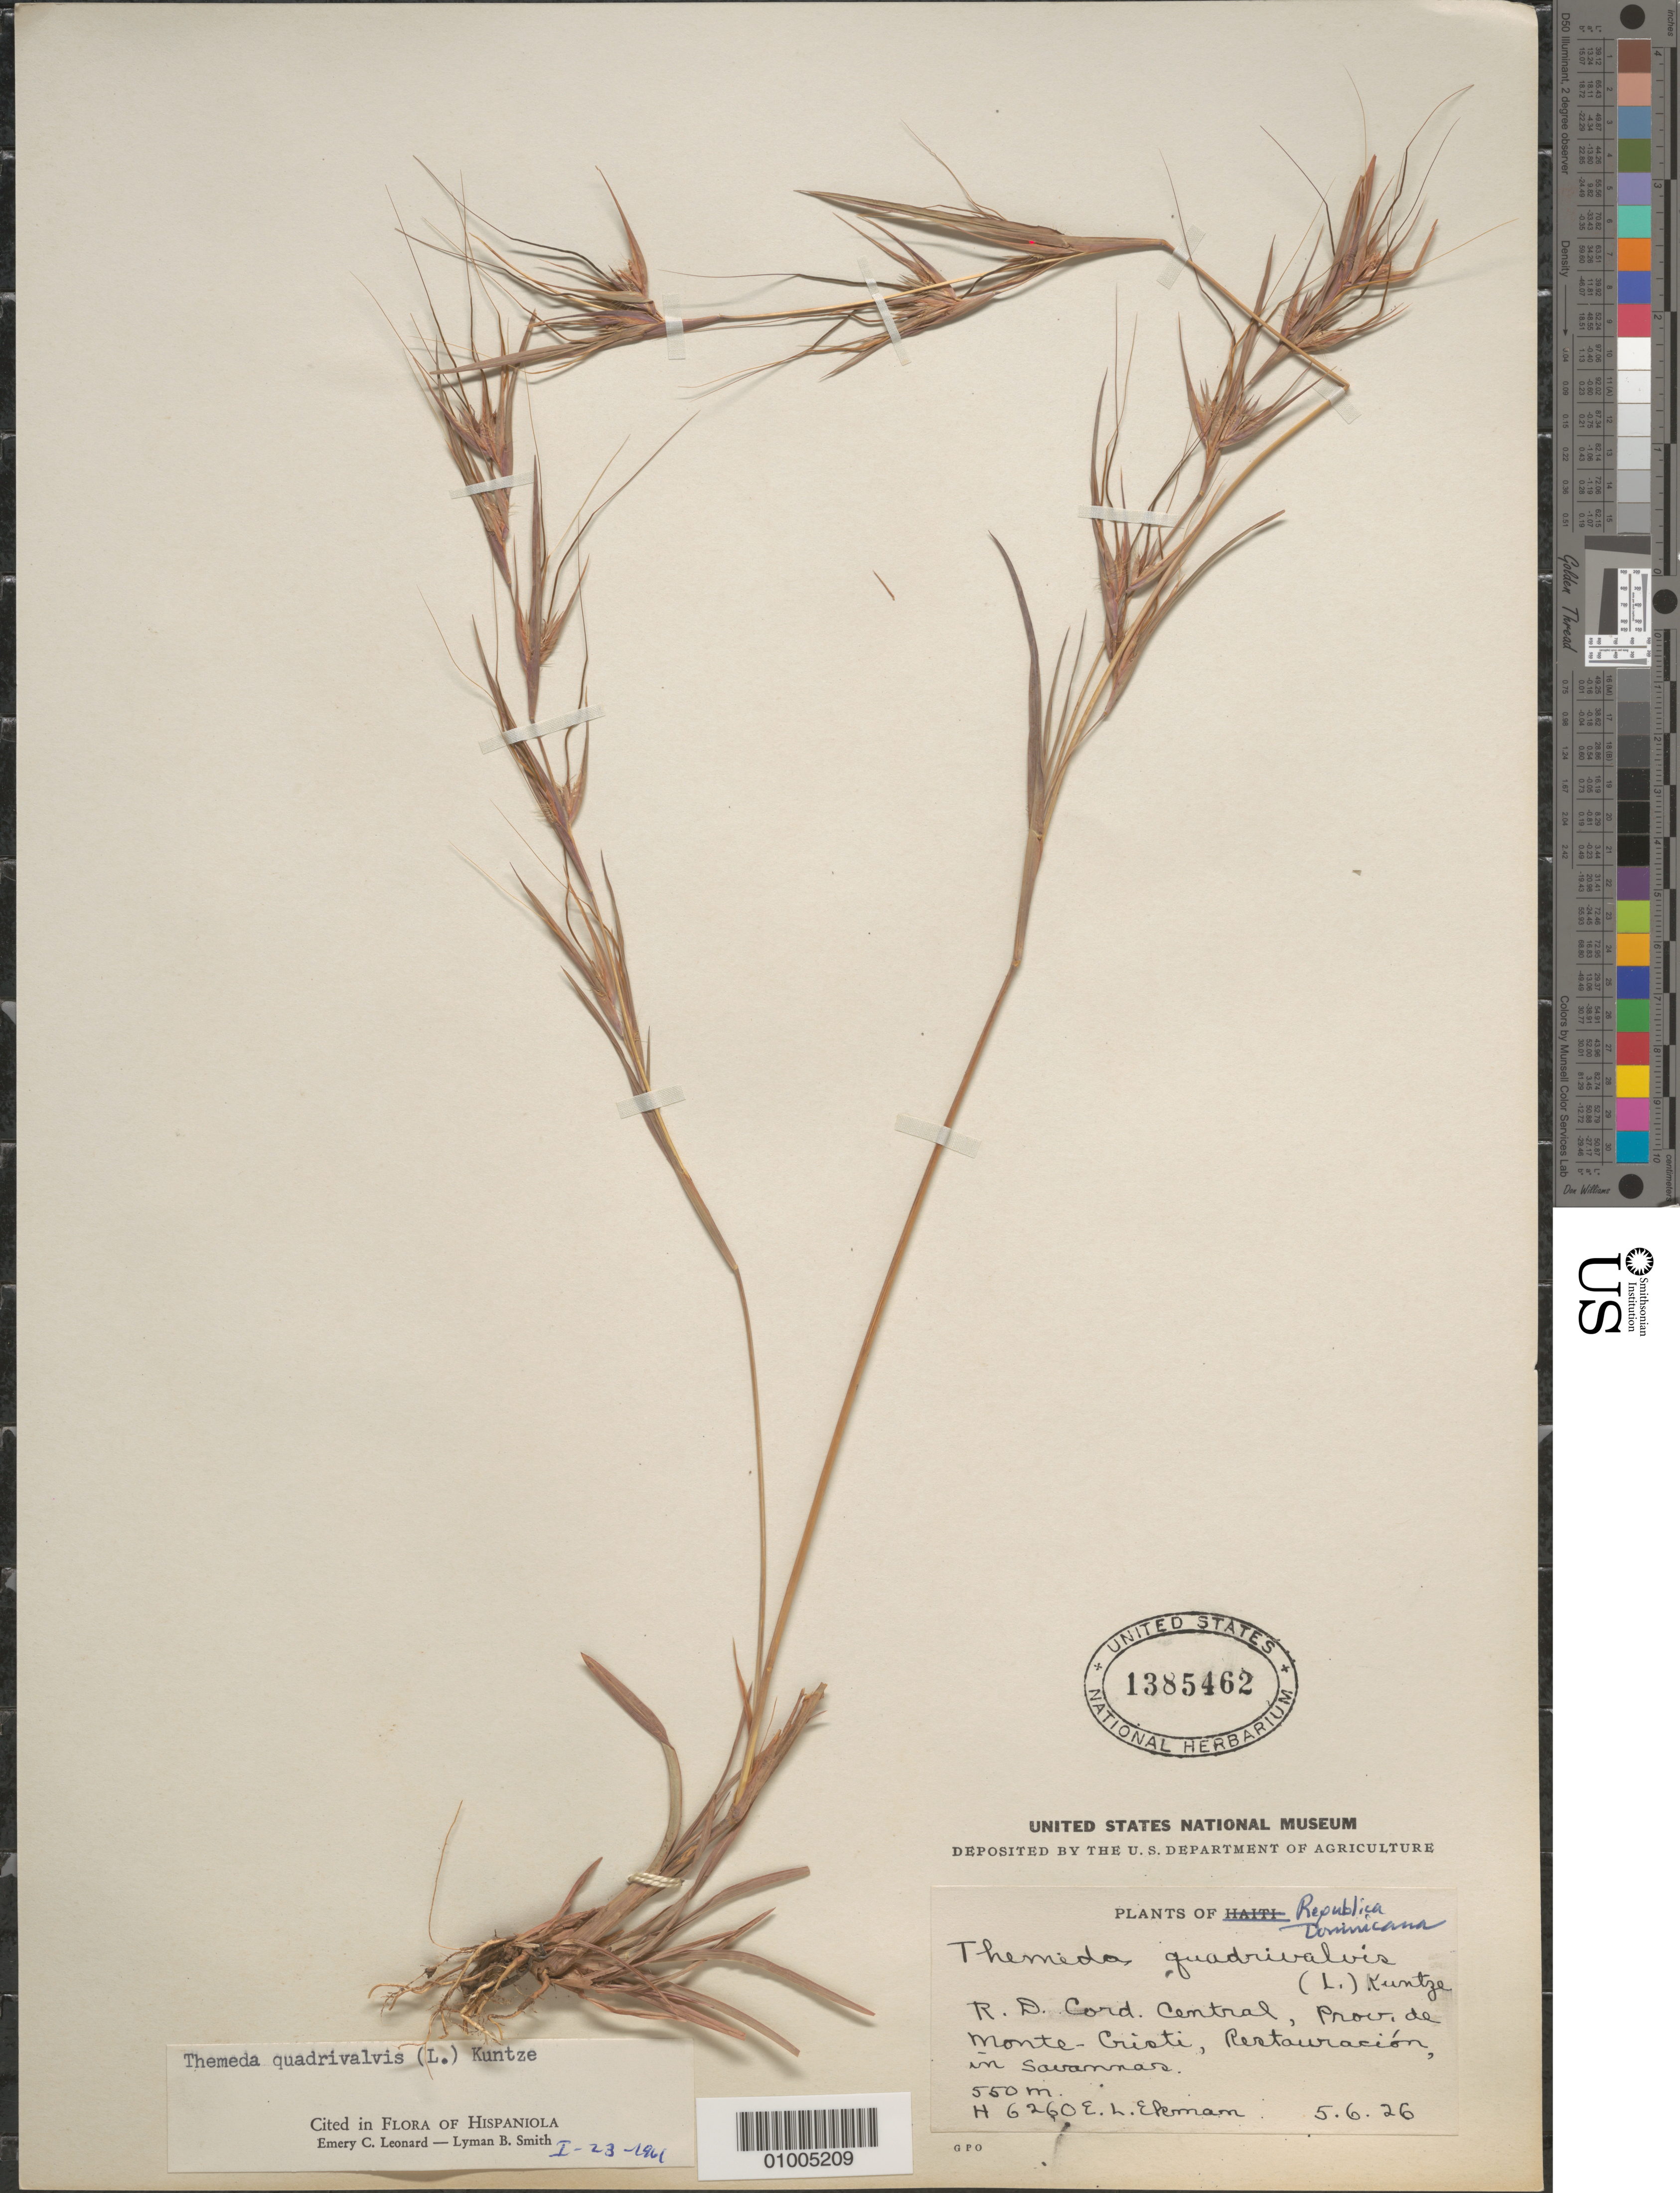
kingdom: Plantae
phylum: Tracheophyta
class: Liliopsida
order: Poales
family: Poaceae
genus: Themeda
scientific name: Themeda quadrivalvis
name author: (L.) Kuntze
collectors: E. L. Ekman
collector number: H 6260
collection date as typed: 05 Jun 1926 or 06 May 1926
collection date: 1926-05-06 or 1926-06-05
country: Dominican Republic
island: Hispaniola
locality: R. D. Cord. Central, Prov de Monte-Cristi, Restauracion, in Savannas.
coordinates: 0 N, 0 E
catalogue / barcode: US 1385462